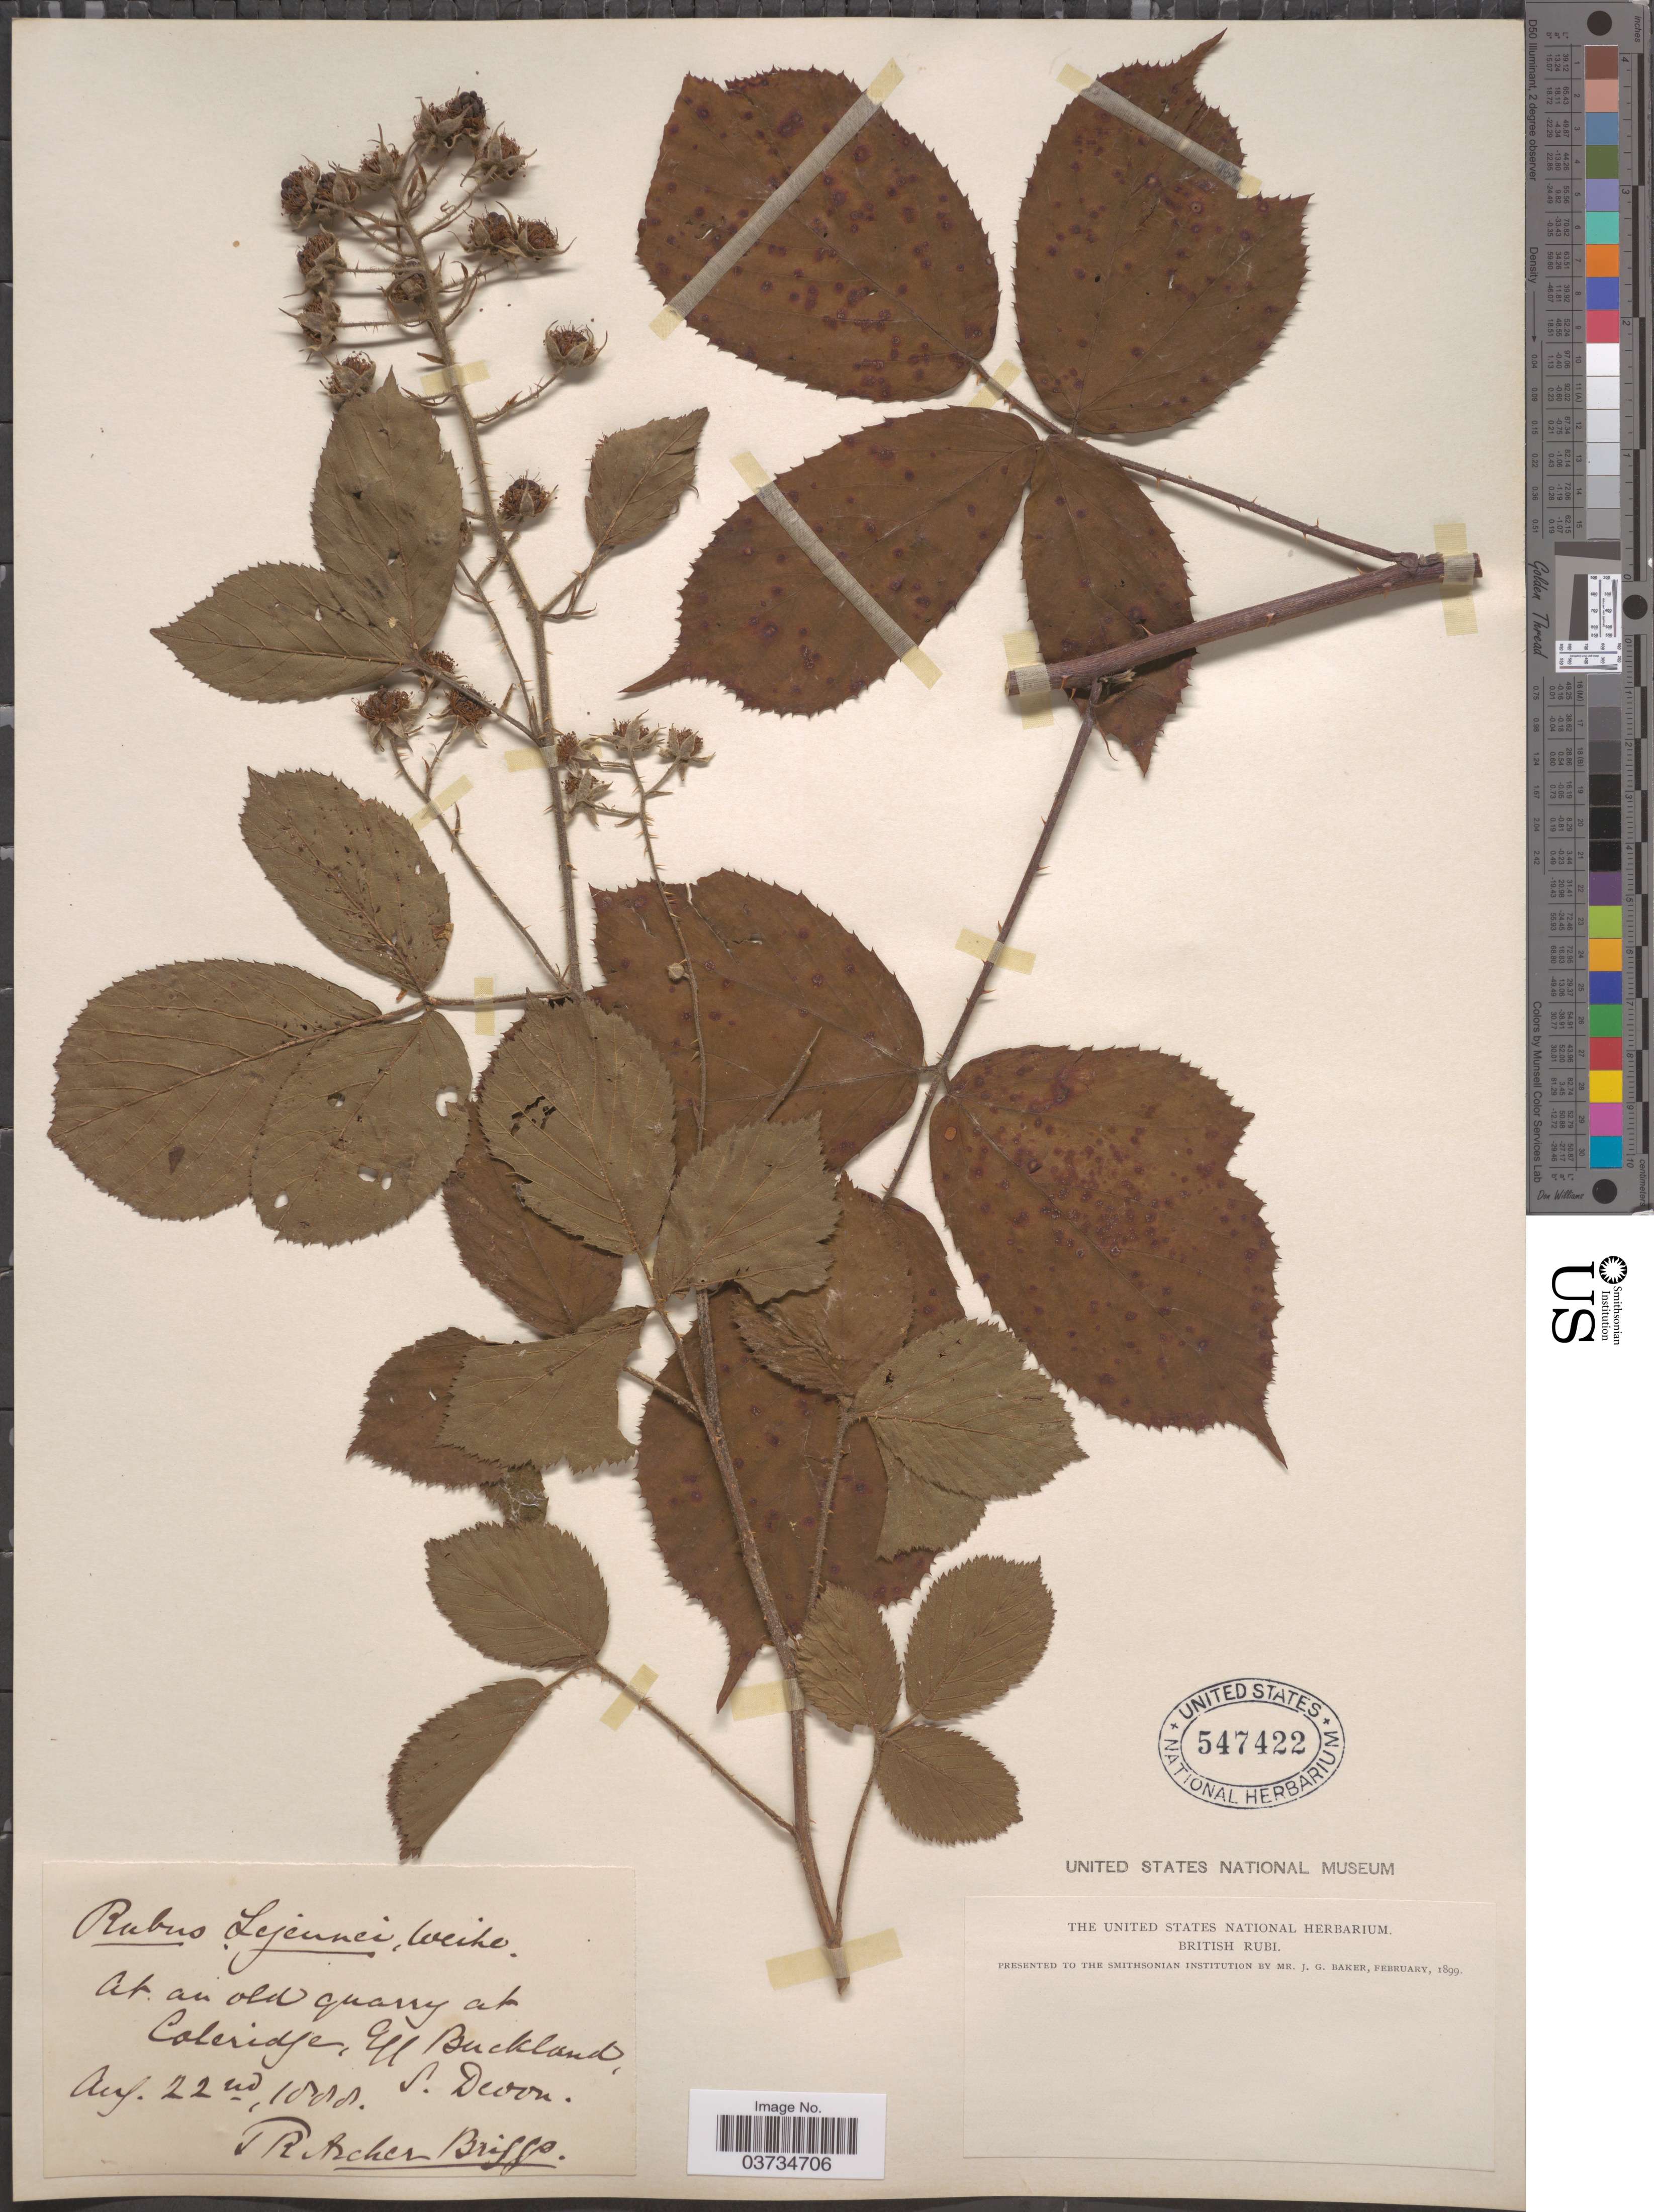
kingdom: Plantae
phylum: Tracheophyta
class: Magnoliopsida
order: Rosales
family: Rosaceae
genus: Rubus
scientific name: Rubus lejeunei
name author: Wirtg. ex Focke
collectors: T. Briggs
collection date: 1888-08-22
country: United Kingdom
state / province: England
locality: At an old quarry at Coleridge, [illegible text] Buckland, S. Devon.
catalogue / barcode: US 547422